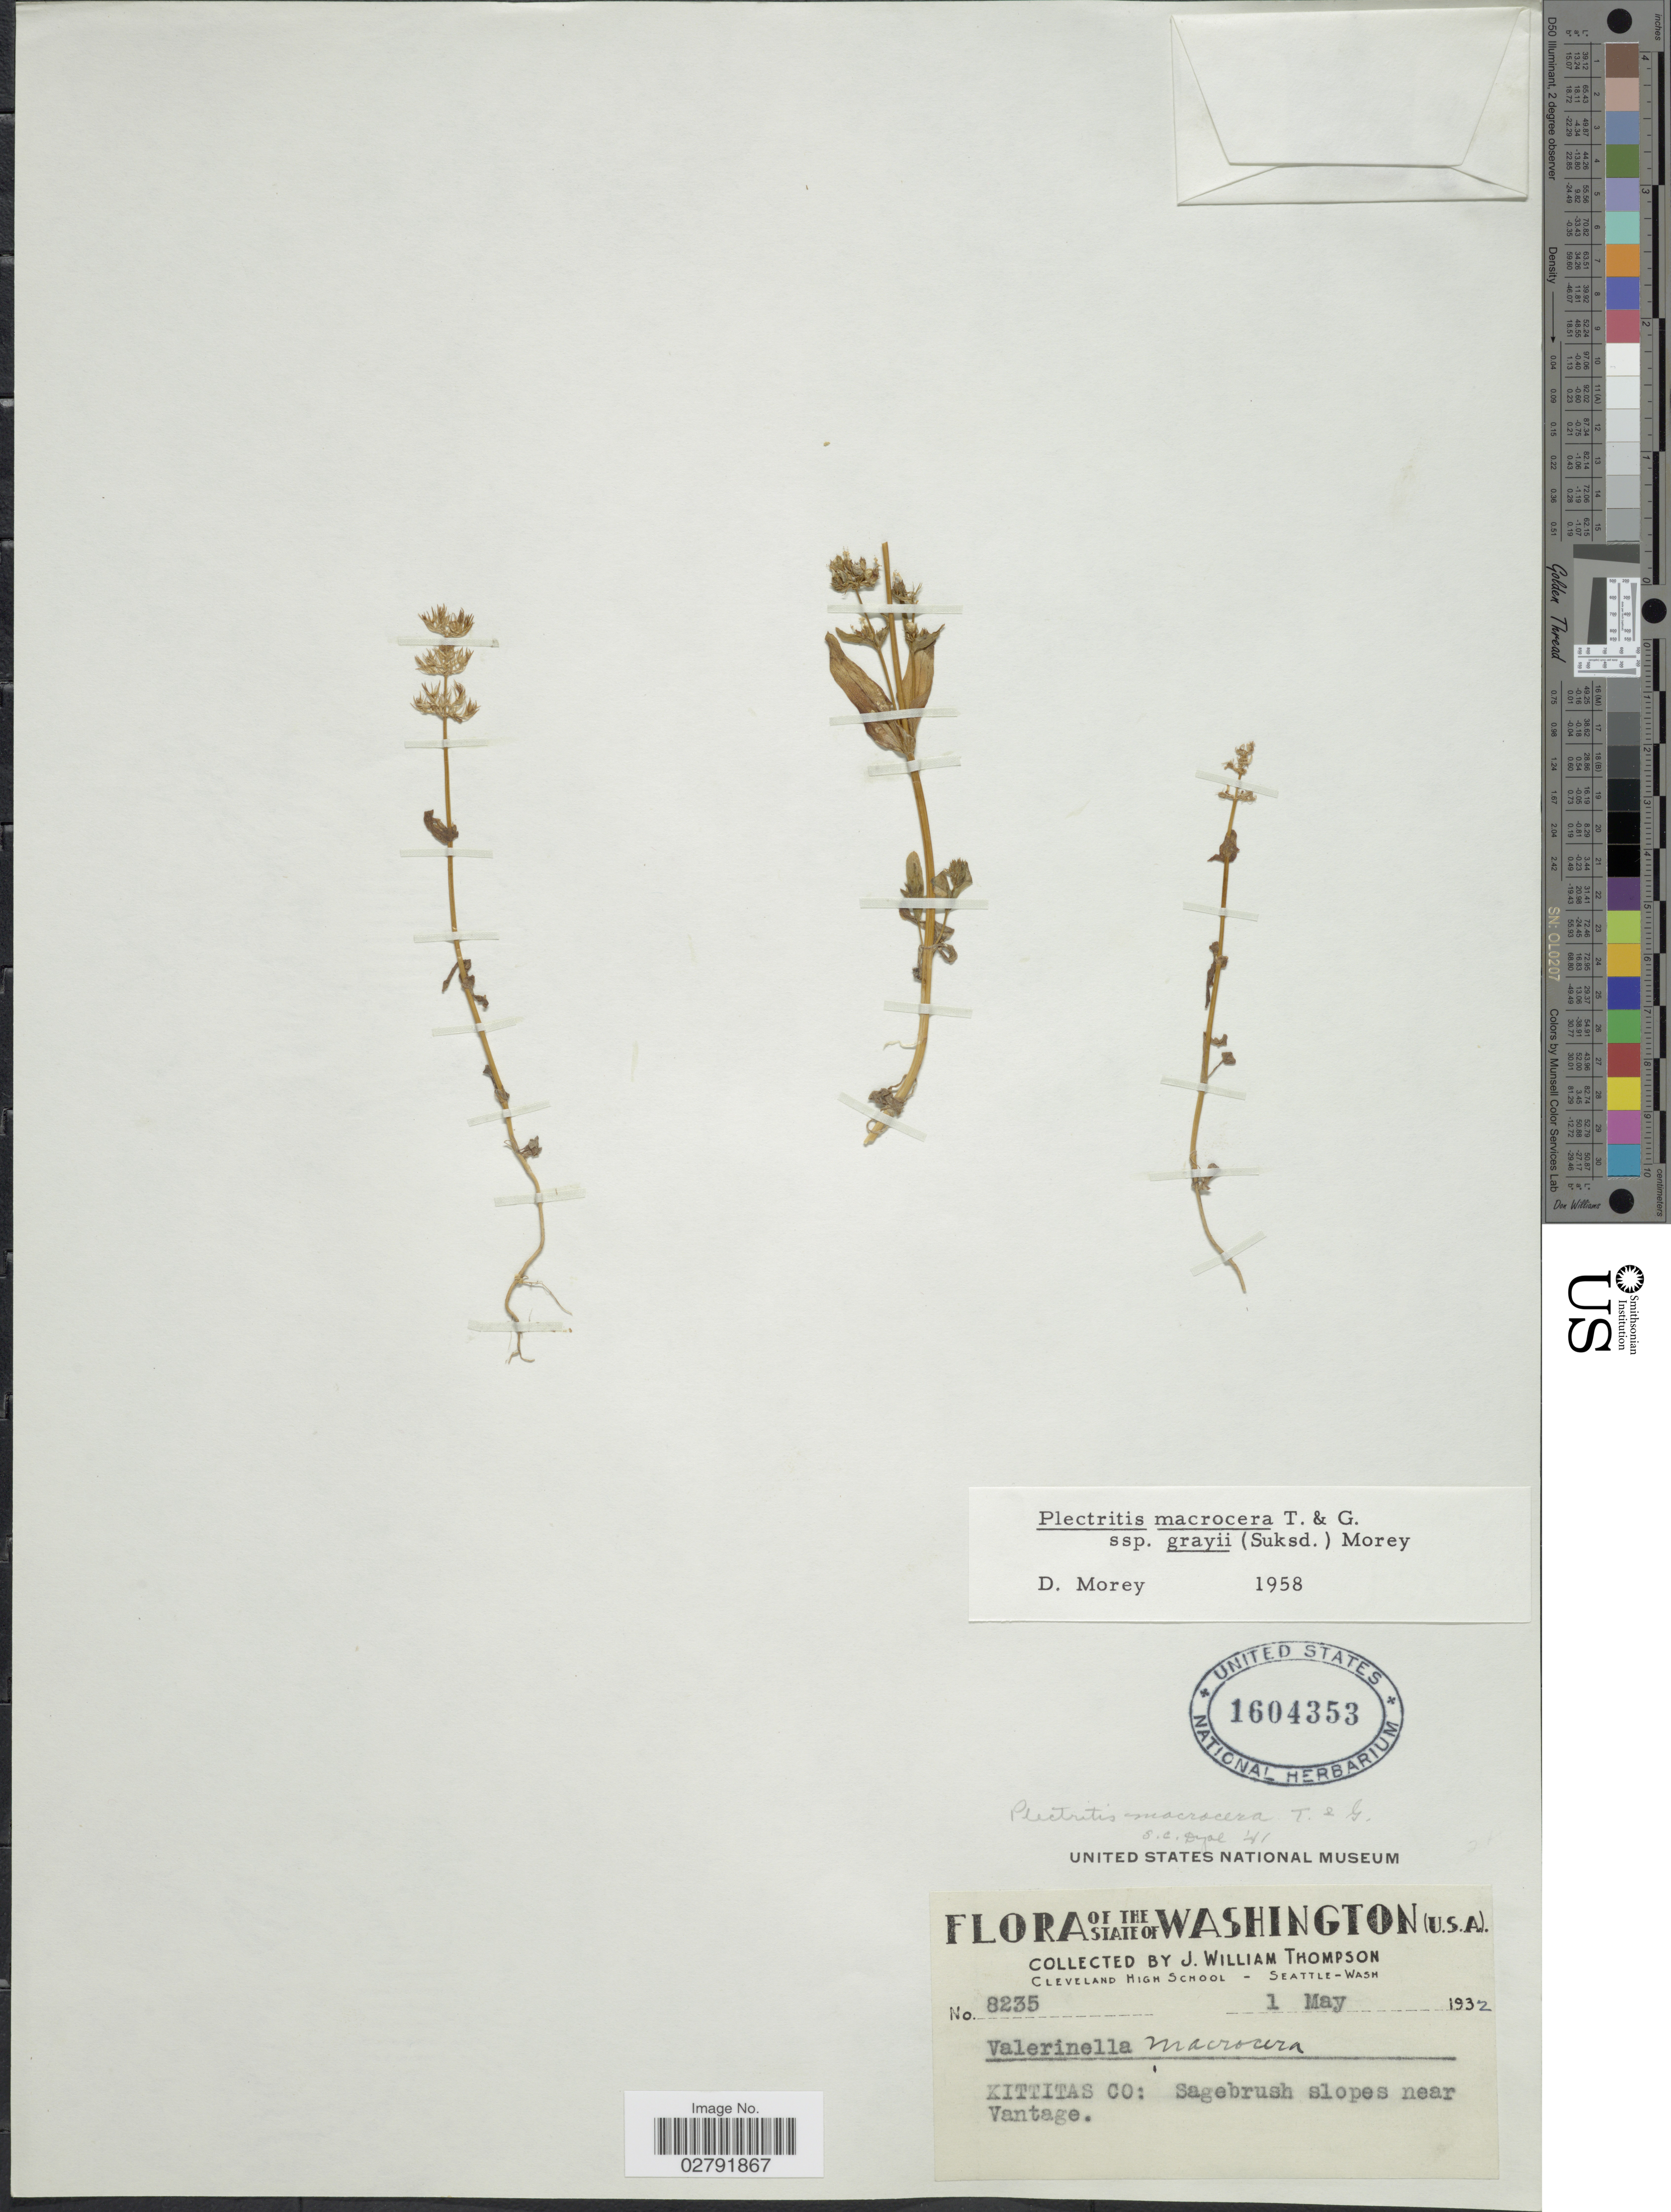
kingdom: Plantae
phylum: Tracheophyta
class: Magnoliopsida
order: Dipsacales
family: Caprifoliaceae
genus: Plectritis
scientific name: Plectritis macrocera subsp. grayi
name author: (Suksd.) Morey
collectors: J. W. Thompson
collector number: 8235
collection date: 1932-05-01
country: United States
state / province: Washington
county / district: Kittitas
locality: Kittitas Co: Sagebrush slopes near Vantage.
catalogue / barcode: US 1604353